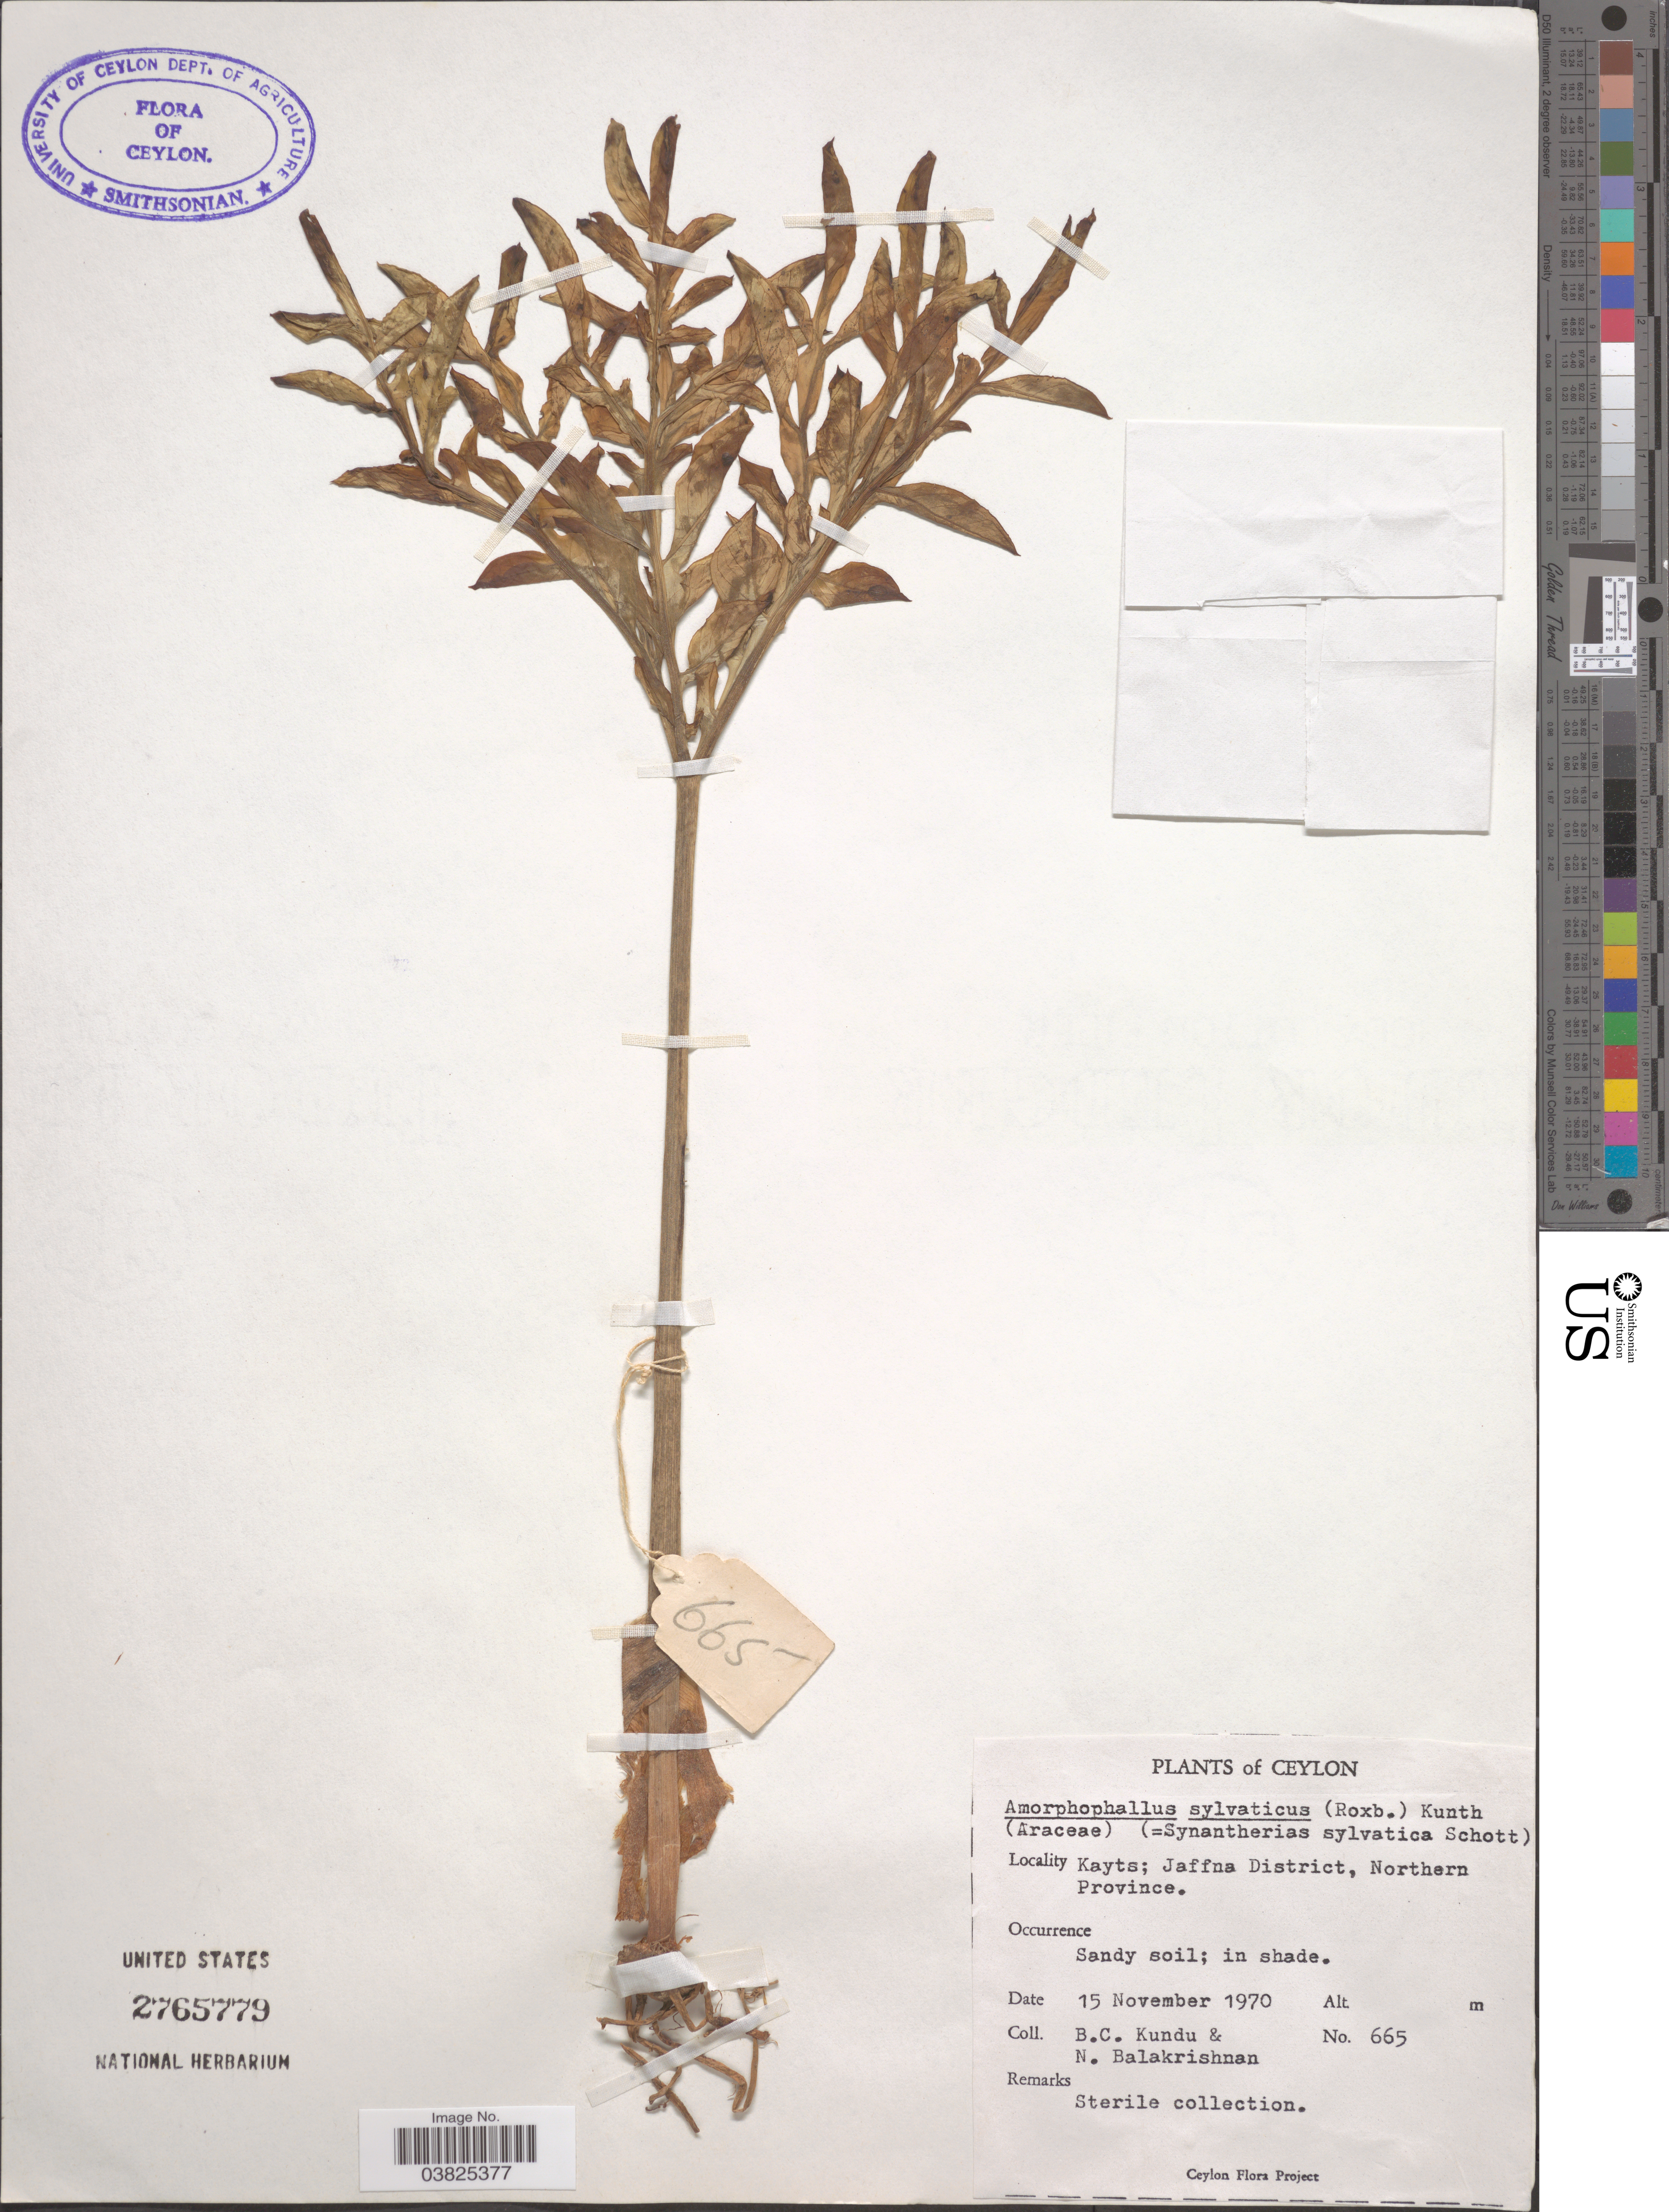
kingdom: Plantae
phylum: Tracheophyta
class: Liliopsida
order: Alismatales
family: Araceae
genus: Amorphophallus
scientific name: Amorphophallus sylvaticus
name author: (Roxb.) Kunth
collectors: B. C. Kundu & N. Balakrishnan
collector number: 665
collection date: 1970-11-15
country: Sri Lanka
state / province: Northern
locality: Ceylon. Kayts; Jaffna District.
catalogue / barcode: US 2765779